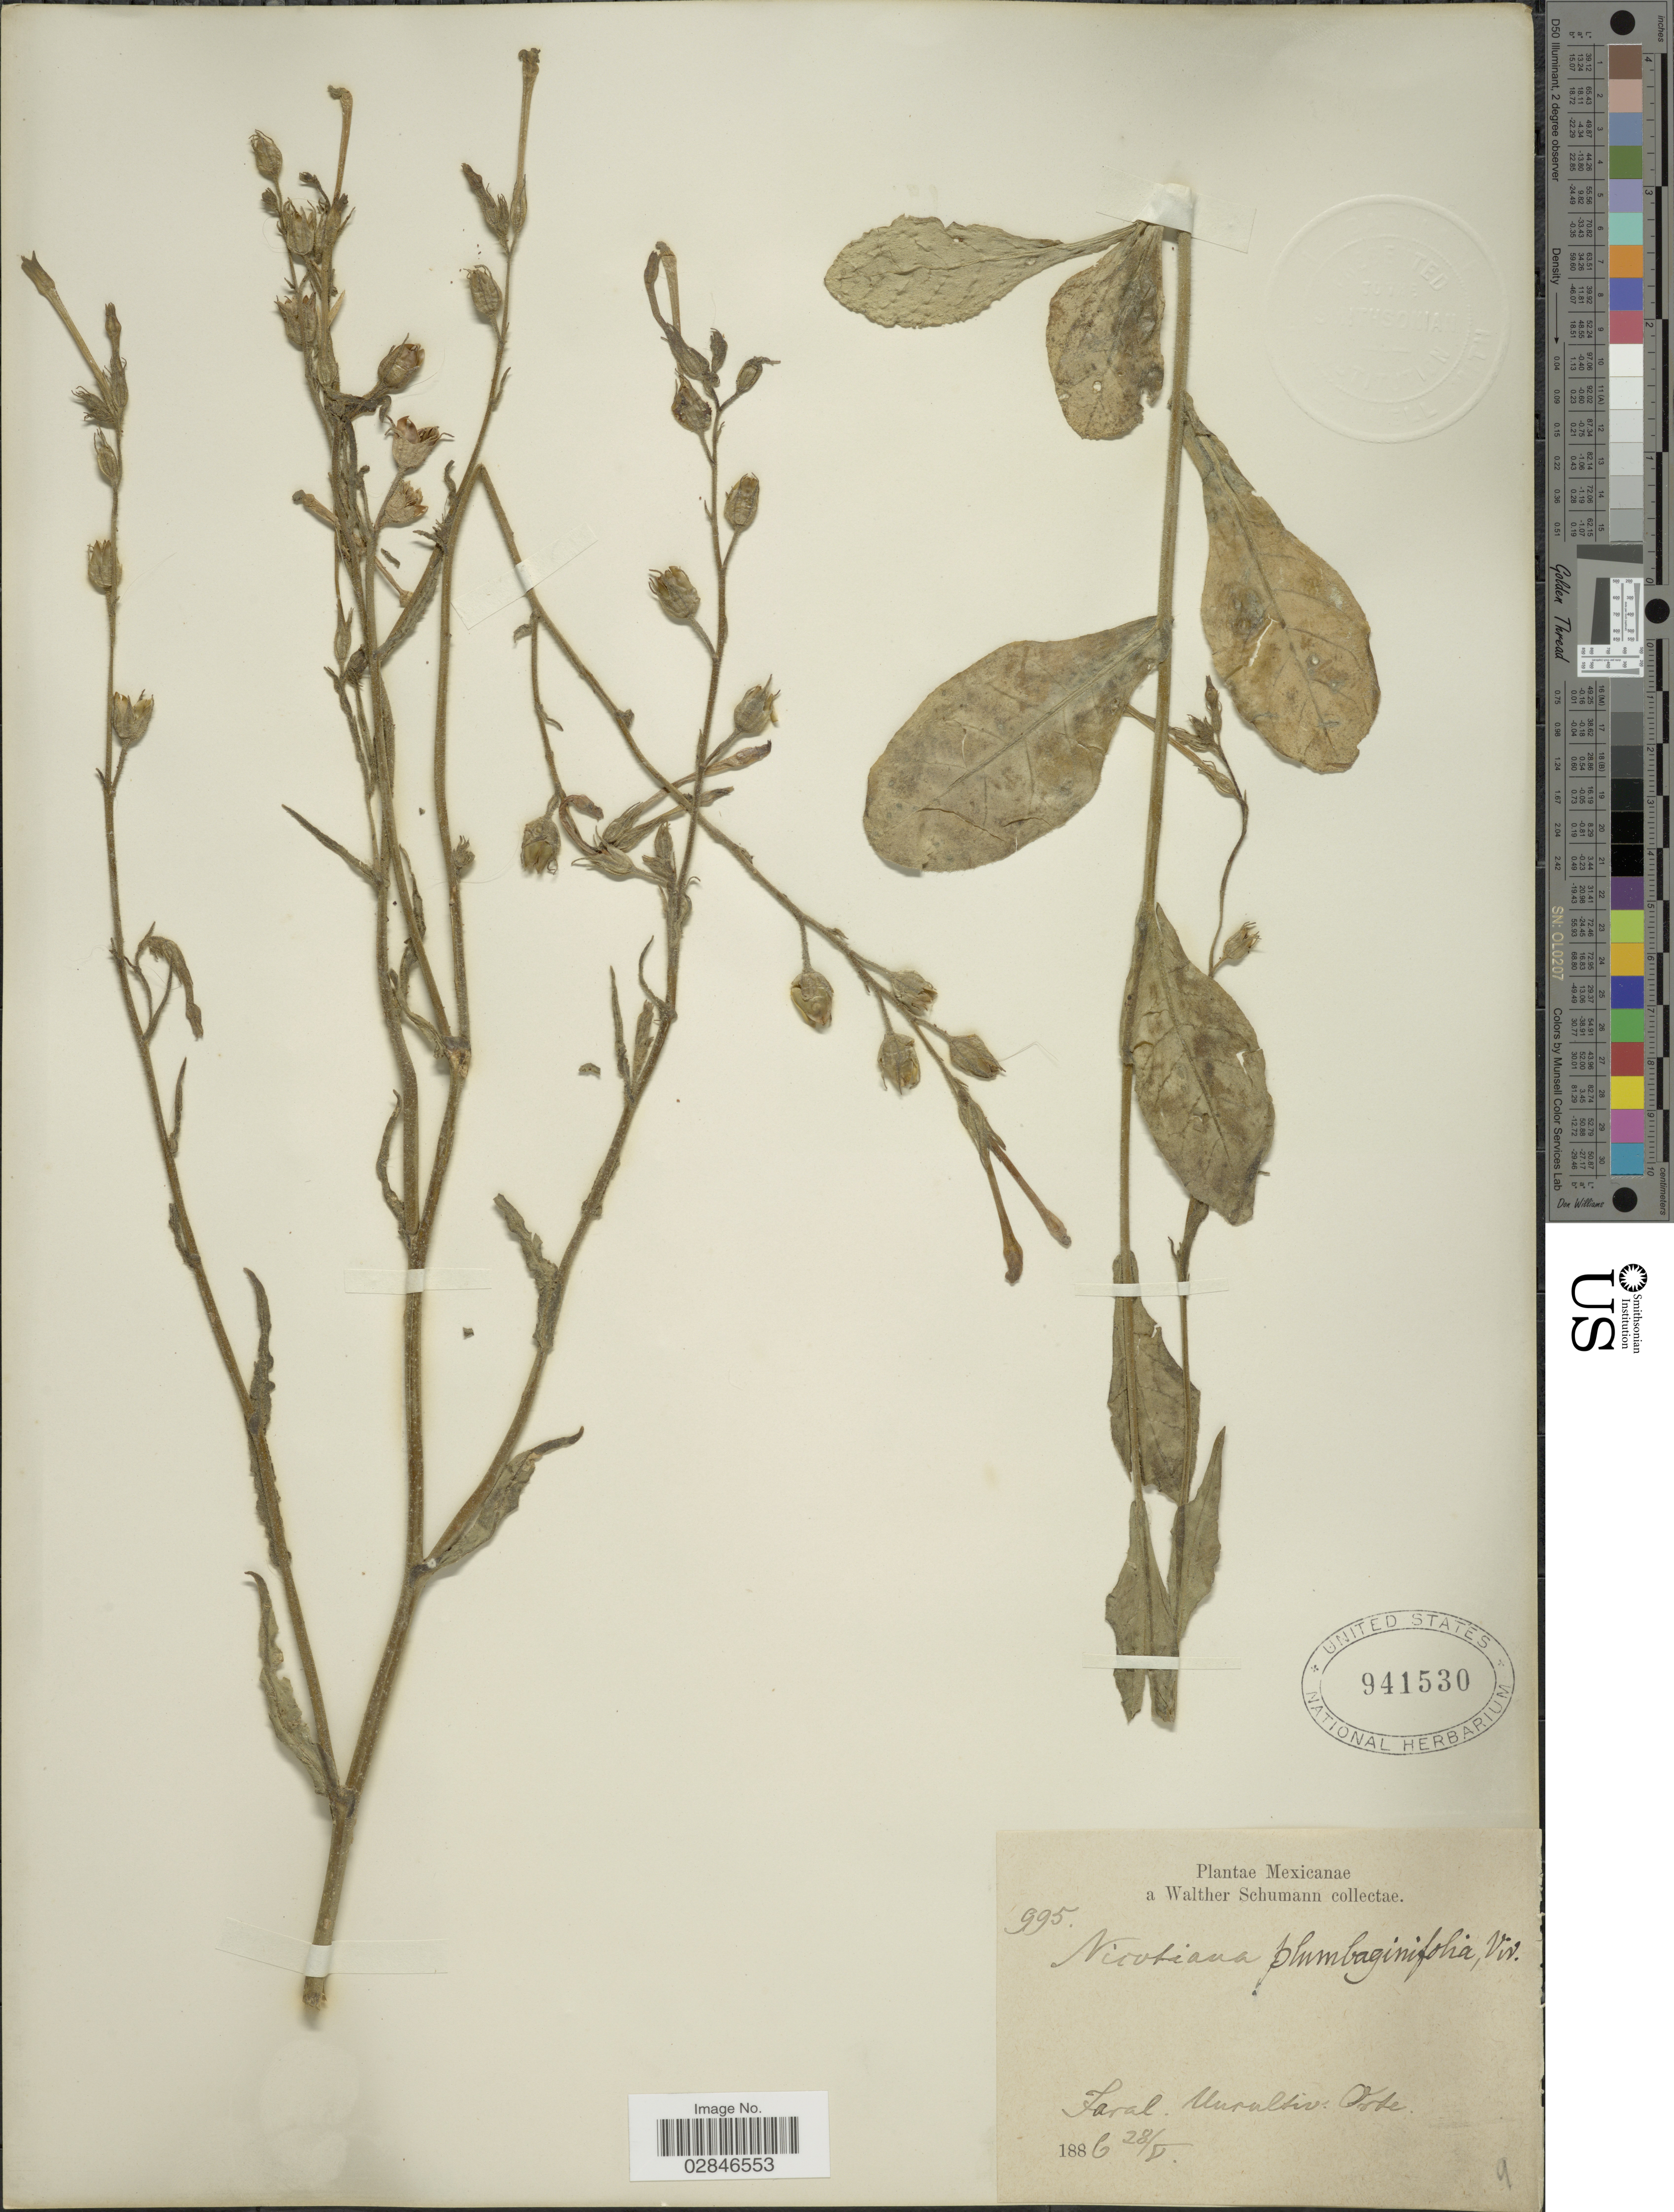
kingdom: Plantae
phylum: Tracheophyta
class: Magnoliopsida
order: Solanales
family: Solanaceae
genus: Nicotiana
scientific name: Nicotiana plumbaginifolia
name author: Viv.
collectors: W. Schumann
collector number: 995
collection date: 1886-05-28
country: Mexico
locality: Jaral. Muraltiv. Oste.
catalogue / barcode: US 941530